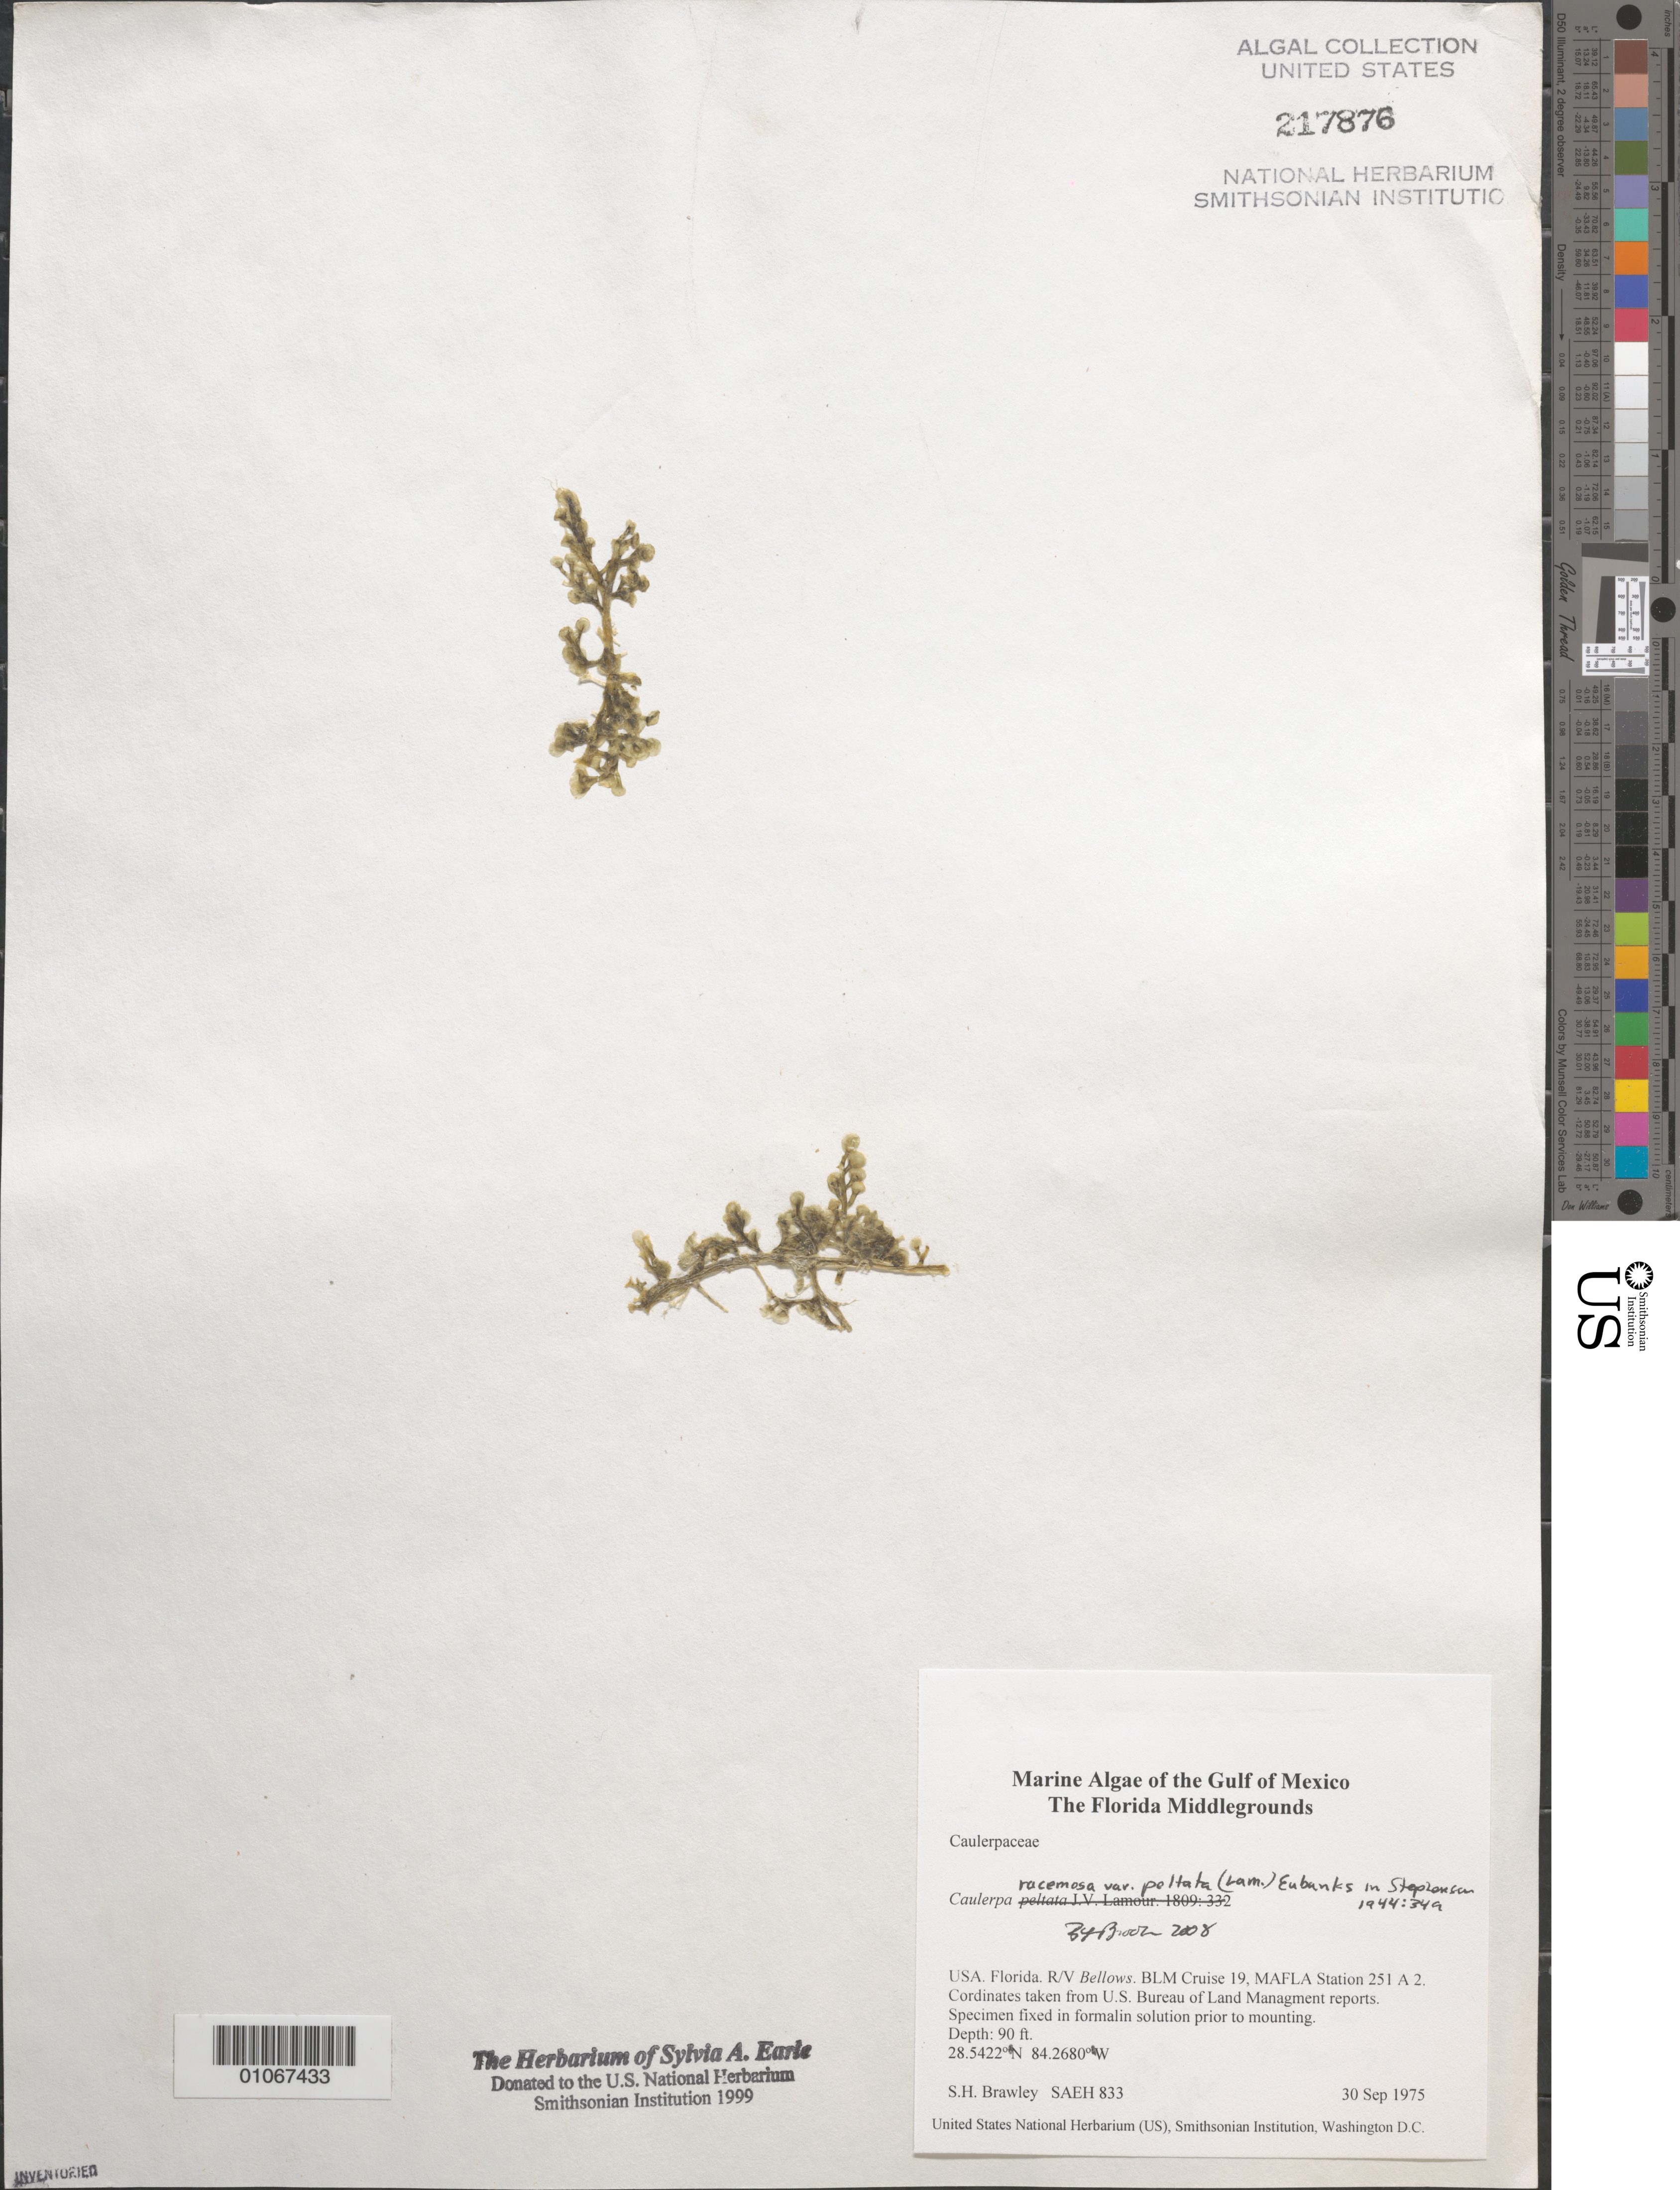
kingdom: Plantae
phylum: Chlorophyta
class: Ulvophyceae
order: Bryopsidales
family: Caulerpaceae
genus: Caulerpa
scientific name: Caulerpa racemosa var. peltata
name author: (J.V.Lamouroux) Eubank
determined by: Brooks, B. L., (BOT), Smithsonian Institution - National Museum of Natural History (UNITED STATES)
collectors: S. Brawley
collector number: SAEH 833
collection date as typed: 30 Sep 1975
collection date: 1975-09-30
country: United States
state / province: Florida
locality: Gulf of Mexico, Florida Middle Grounds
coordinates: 28.5422 N, 84.2680 W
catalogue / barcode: US 217876